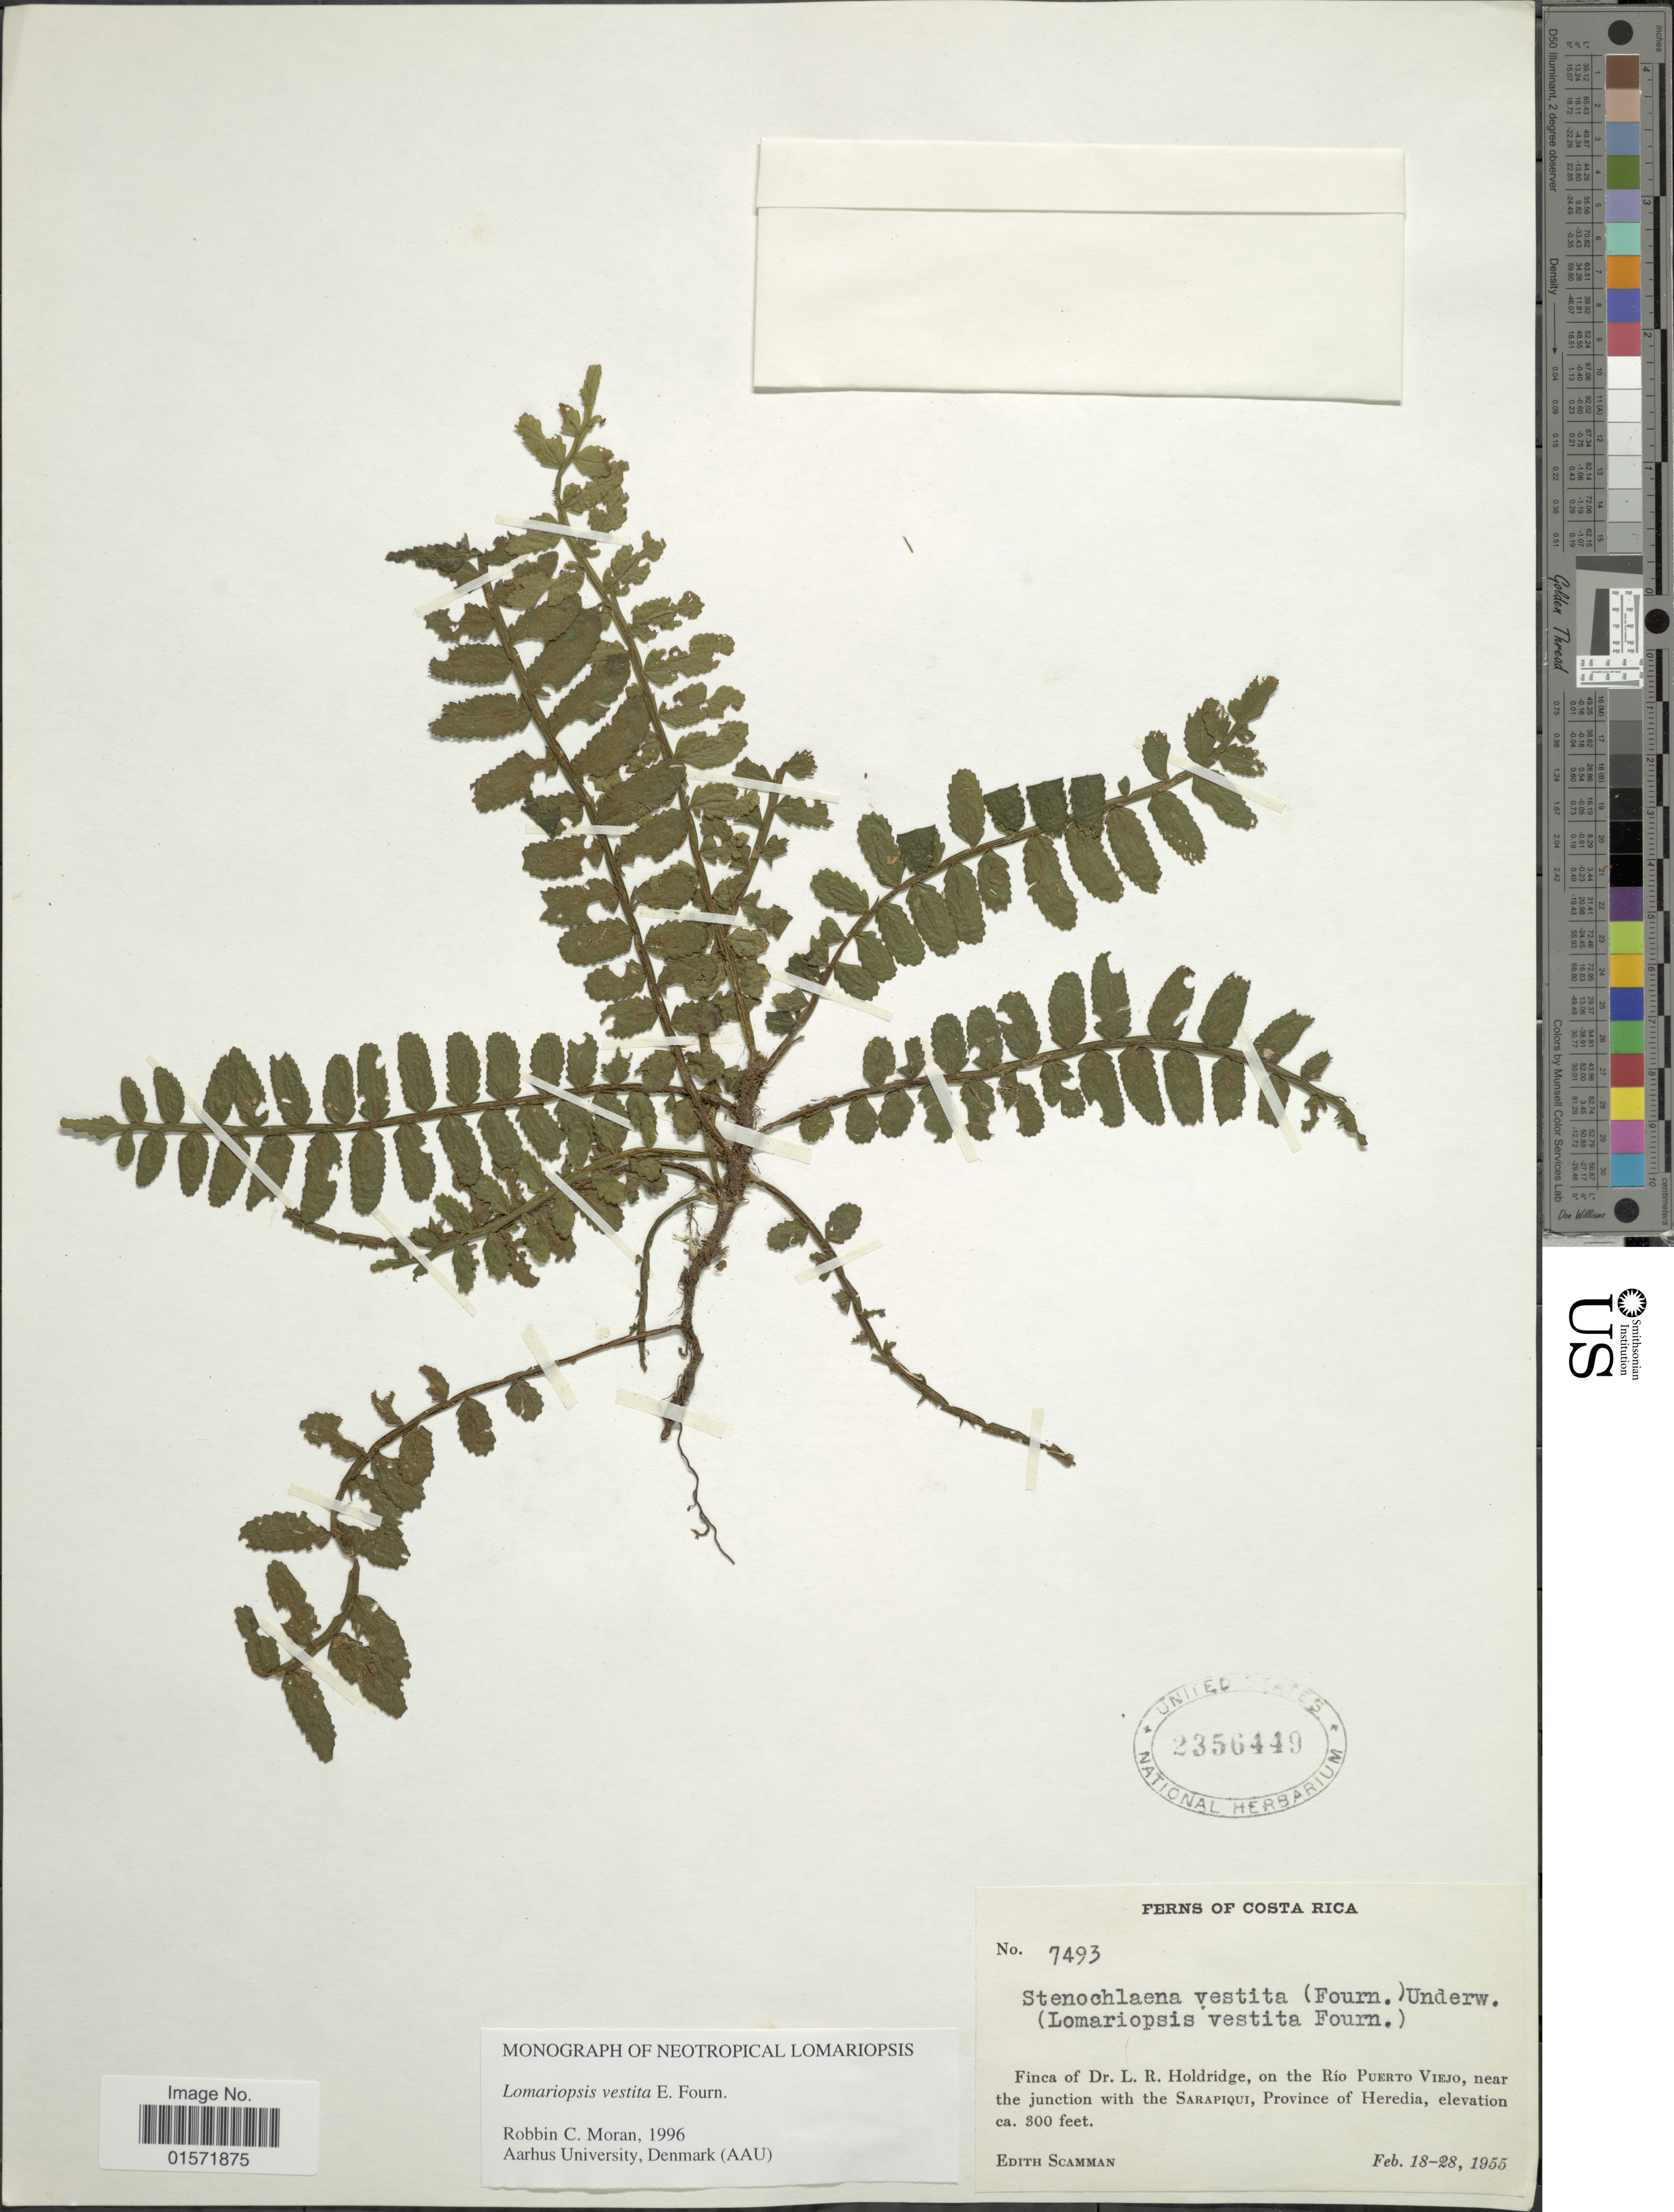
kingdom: Plantae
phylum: Tracheophyta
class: Polypodiopsida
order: Polypodiales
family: Lomariopsidaceae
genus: Lomariopsis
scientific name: Lomariopsis vestita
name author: E. Fourn.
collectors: E. Scamman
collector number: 7493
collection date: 1955-02-18/1955-02-28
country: Costa Rica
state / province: Heredia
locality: Finca of Dr. L. R. Holdridge, on the Río Puerto Viejo, near the junction with the Sarapiqui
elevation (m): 91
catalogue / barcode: US 2356449